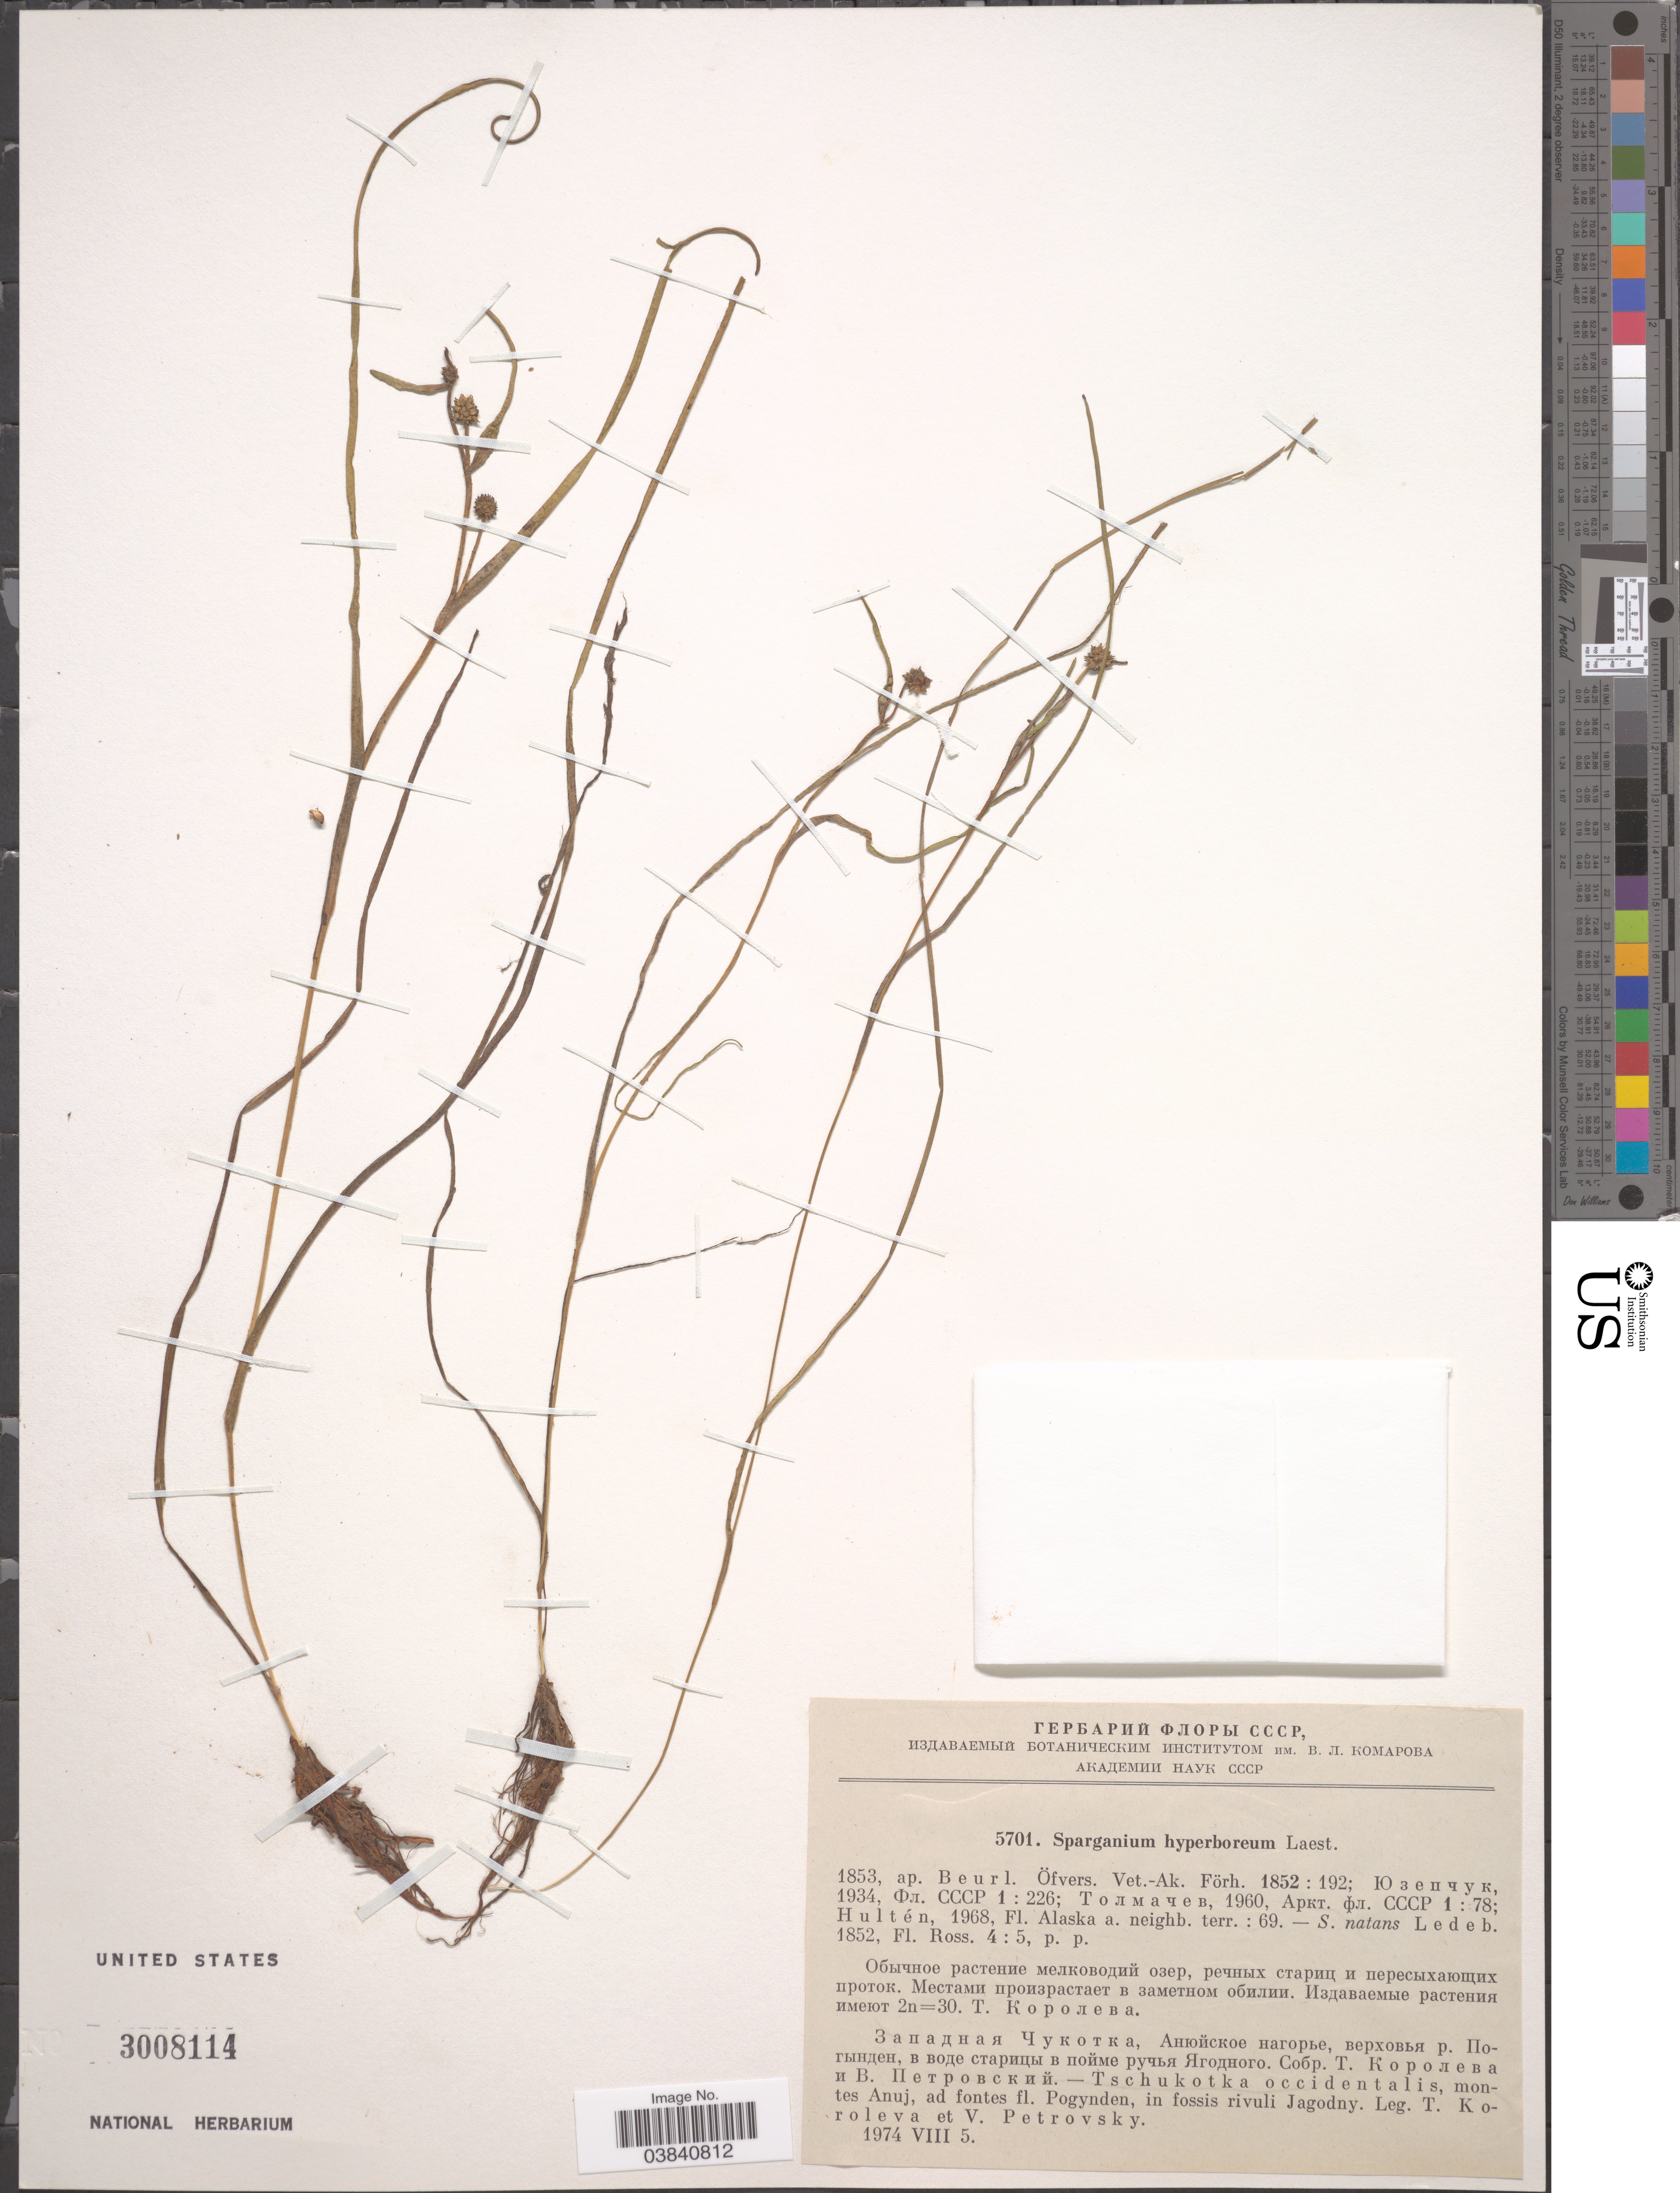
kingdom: Plantae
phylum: Tracheophyta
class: Liliopsida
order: Poales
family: Typhaceae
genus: Sparganium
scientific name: Sparganium hyperboreum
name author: Beurl. ex Laest.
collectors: T. Koroleva & V. Petrovsky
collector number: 5701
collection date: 1974-08-05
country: Russian Federation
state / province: Chukotka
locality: Tschukotka occidentalis, montes Anuj, ad fontes fl. Pogynden, in fossis rivuli Jagodny.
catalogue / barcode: US 3008114